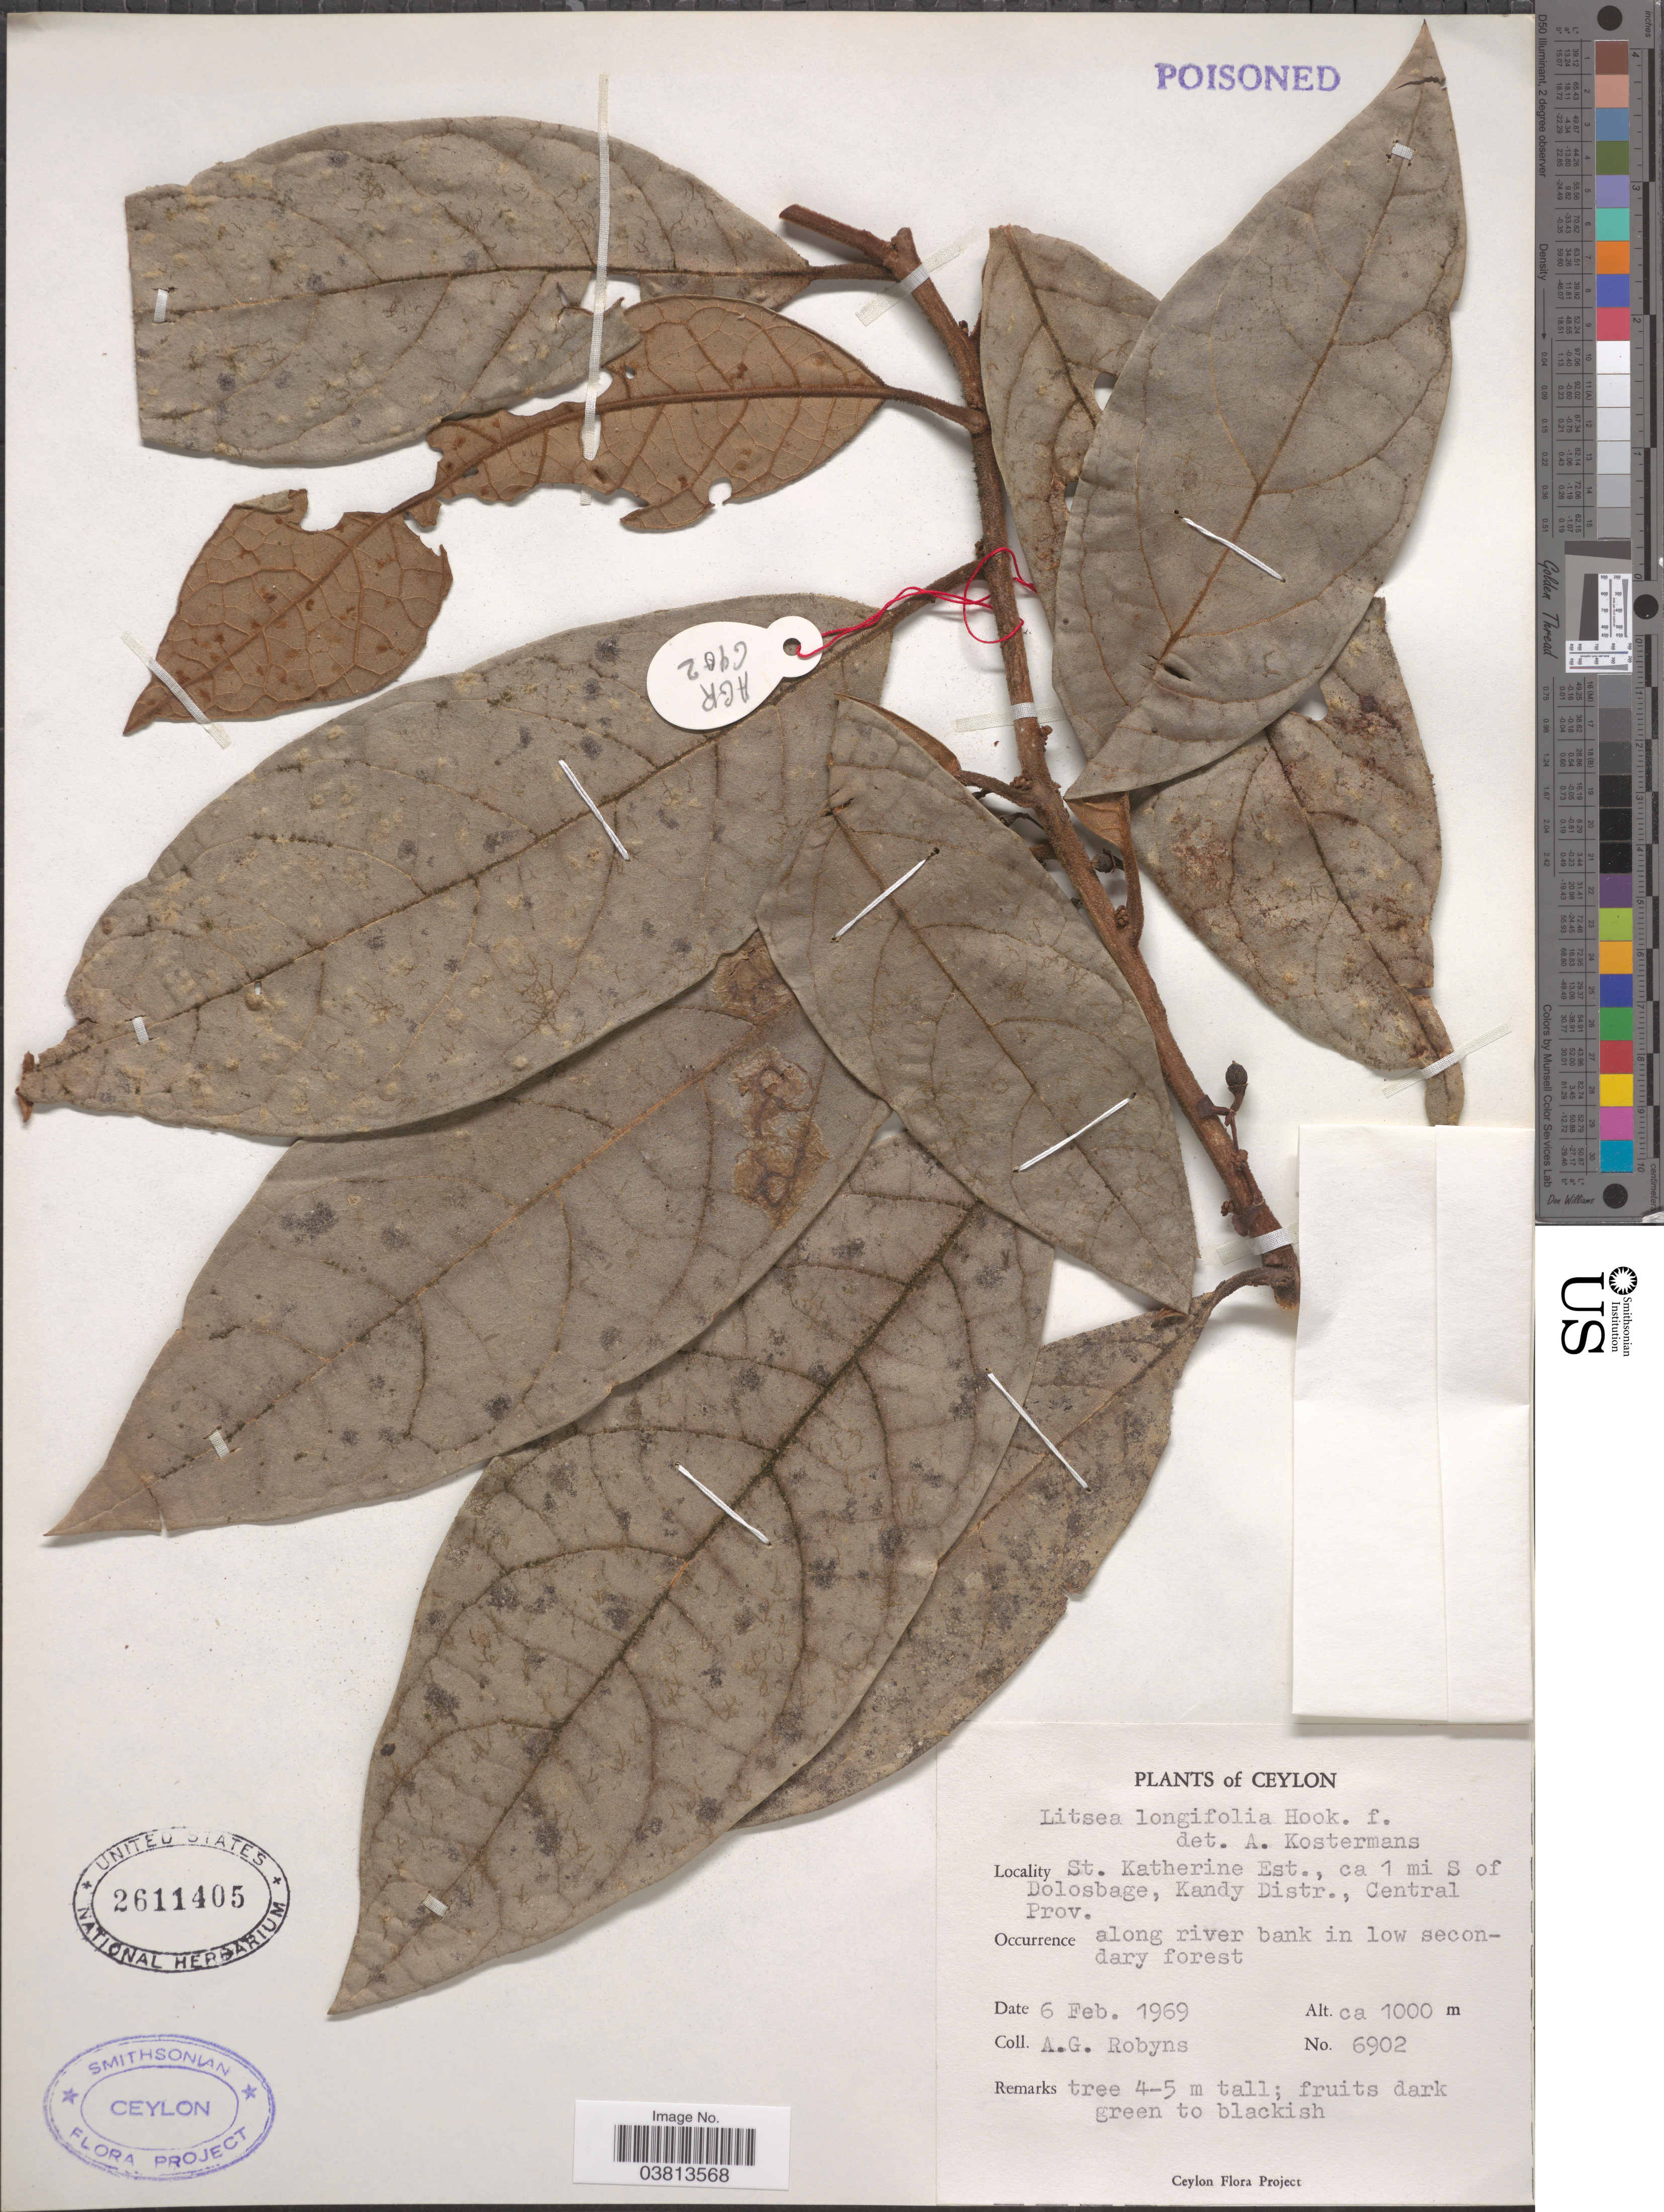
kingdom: Plantae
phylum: Tracheophyta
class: Magnoliopsida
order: Laurales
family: Lauraceae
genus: Litsea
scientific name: Litsea longifolia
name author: (Nees) Trimen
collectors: A. Robyns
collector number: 6902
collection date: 1969-02-06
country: Sri Lanka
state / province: Central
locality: Ceylon. St. Katherine Est., ca 1 mi S of Dolosbage, Kandy Distr. Along river bank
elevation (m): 1000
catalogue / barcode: US 2611405